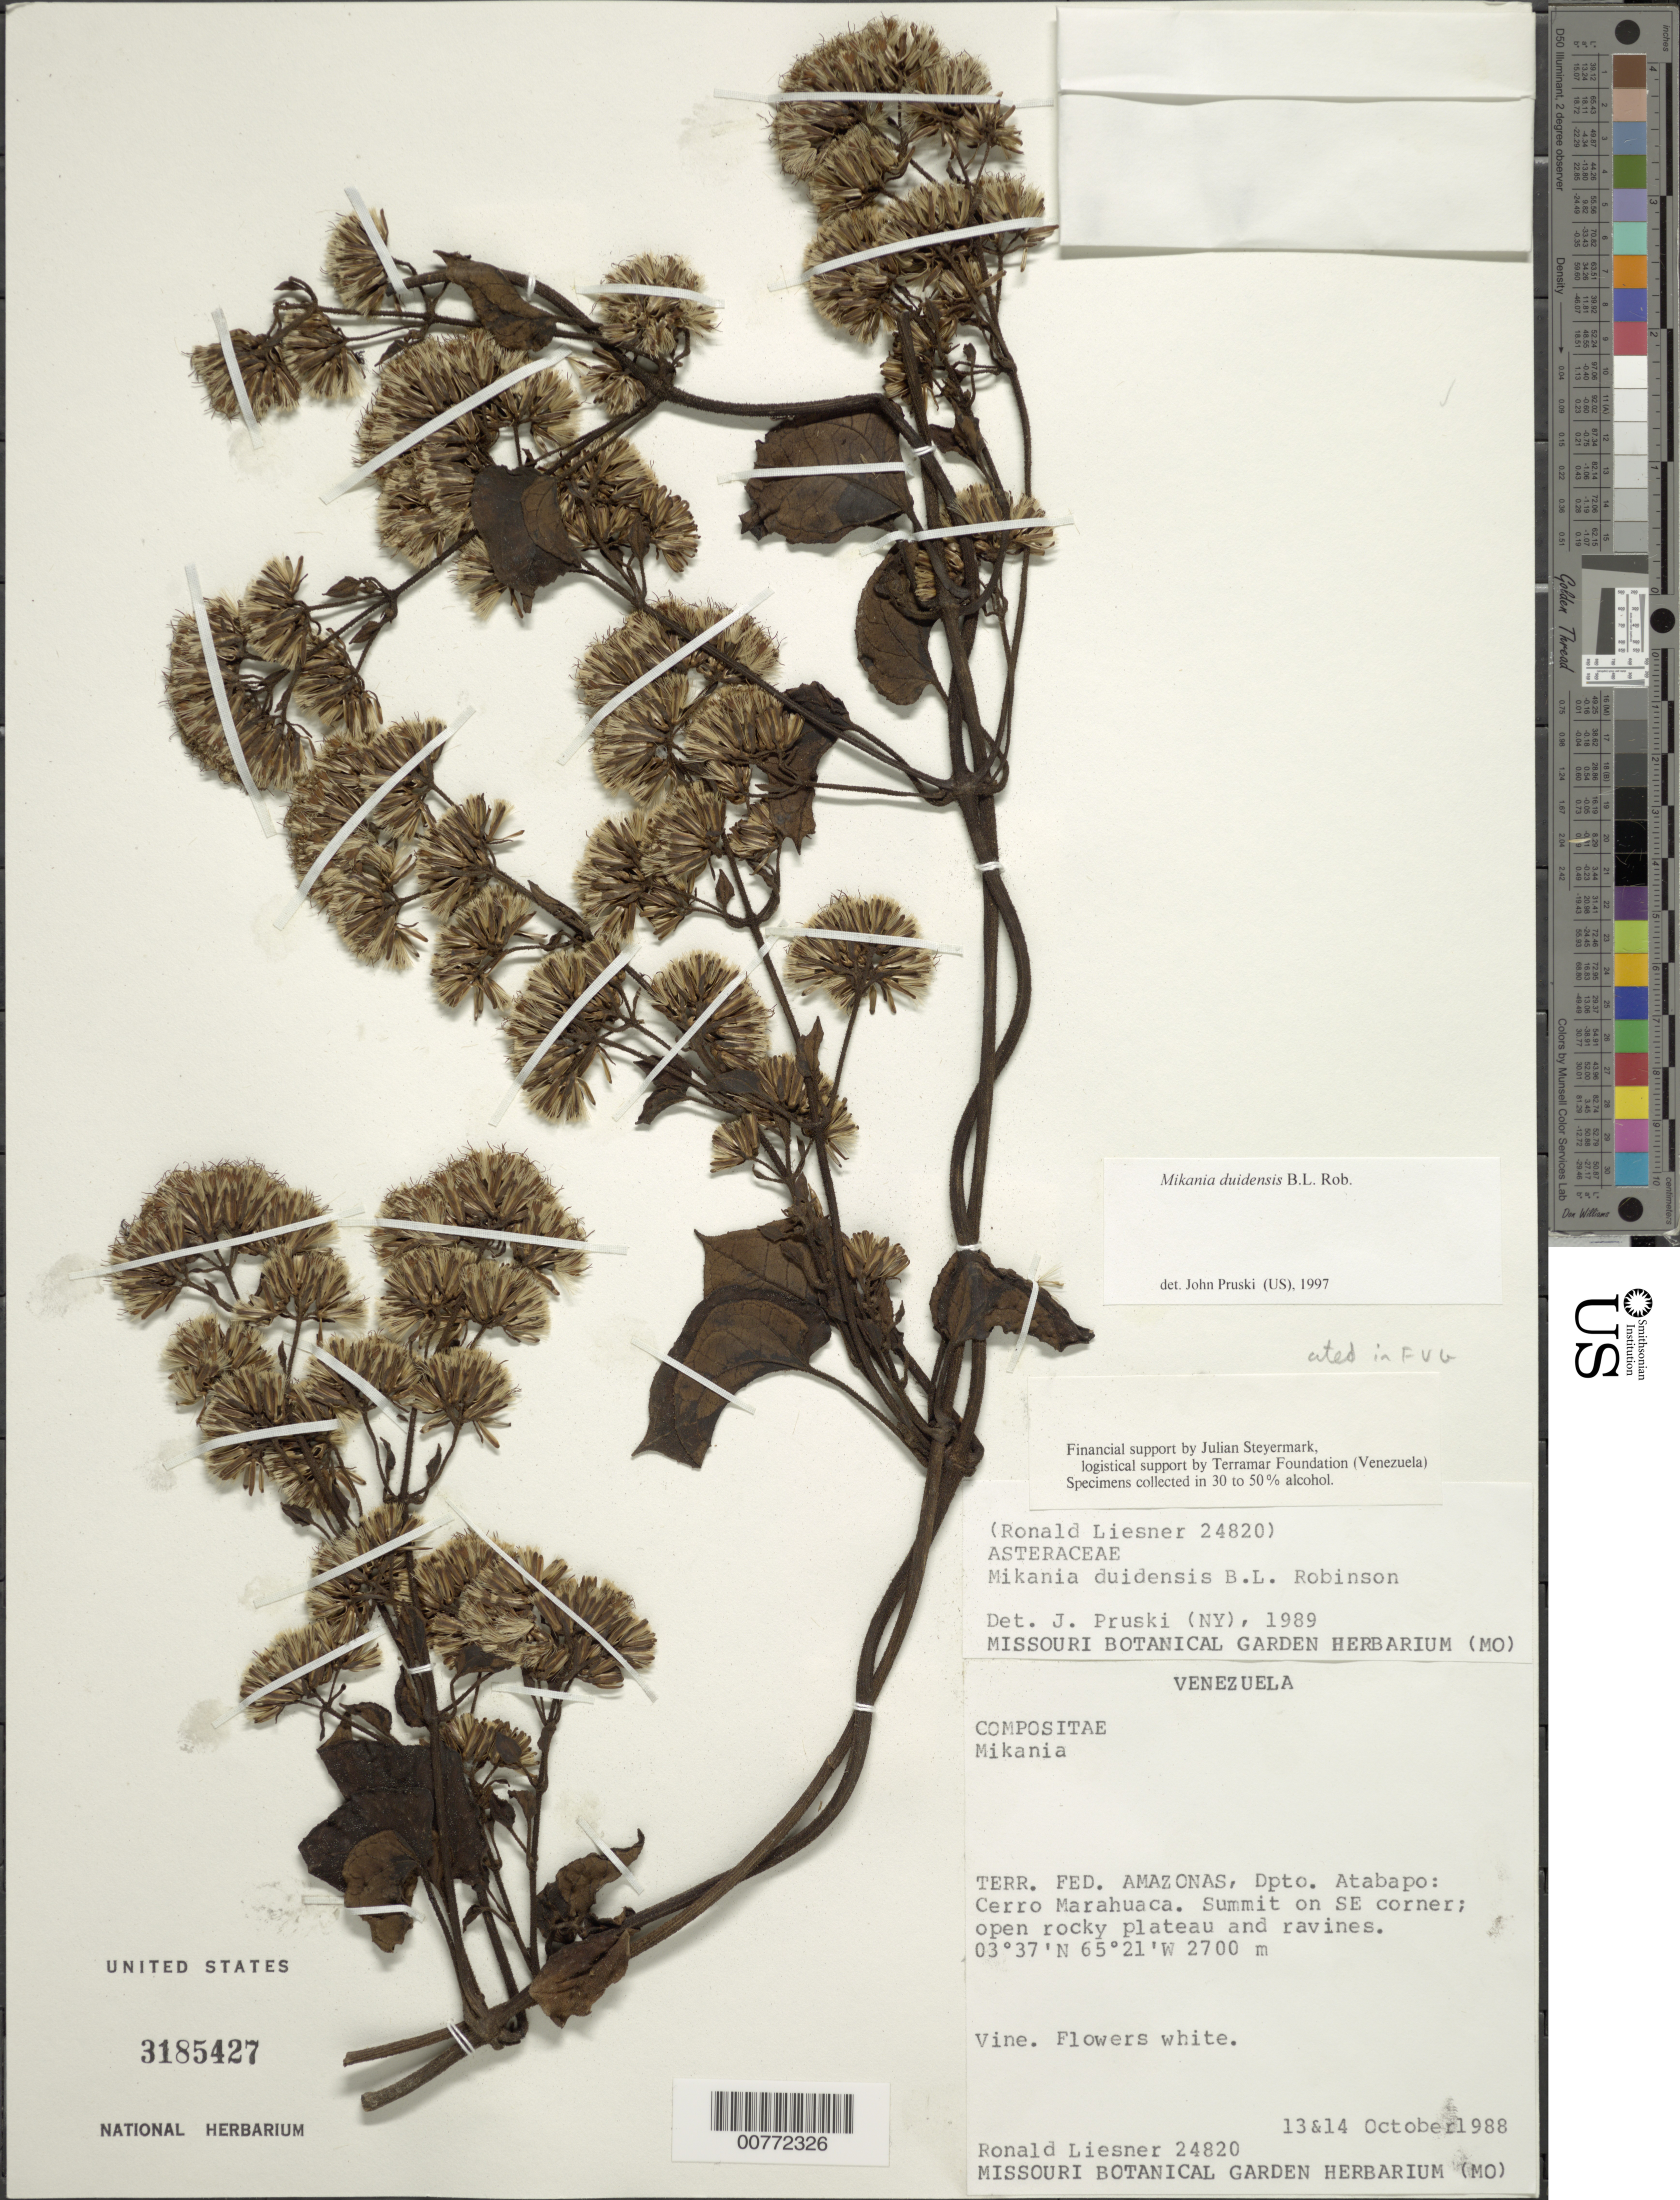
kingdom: Plantae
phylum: Tracheophyta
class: Magnoliopsida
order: Asterales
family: Asteraceae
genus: Mikania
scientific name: Mikania duidensis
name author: B.L. Rob.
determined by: Pruski, J. F.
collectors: R. L. Liesner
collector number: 24820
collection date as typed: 13-Oct-88 to 14-Oct-88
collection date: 1988-10-13/1988-10-14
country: Venezuela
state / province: Amazonas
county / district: Atabapo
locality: Cerro Marahuaca, summit on SE corner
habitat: Open rocky plateau and ravines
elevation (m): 2700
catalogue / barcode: US 3185427